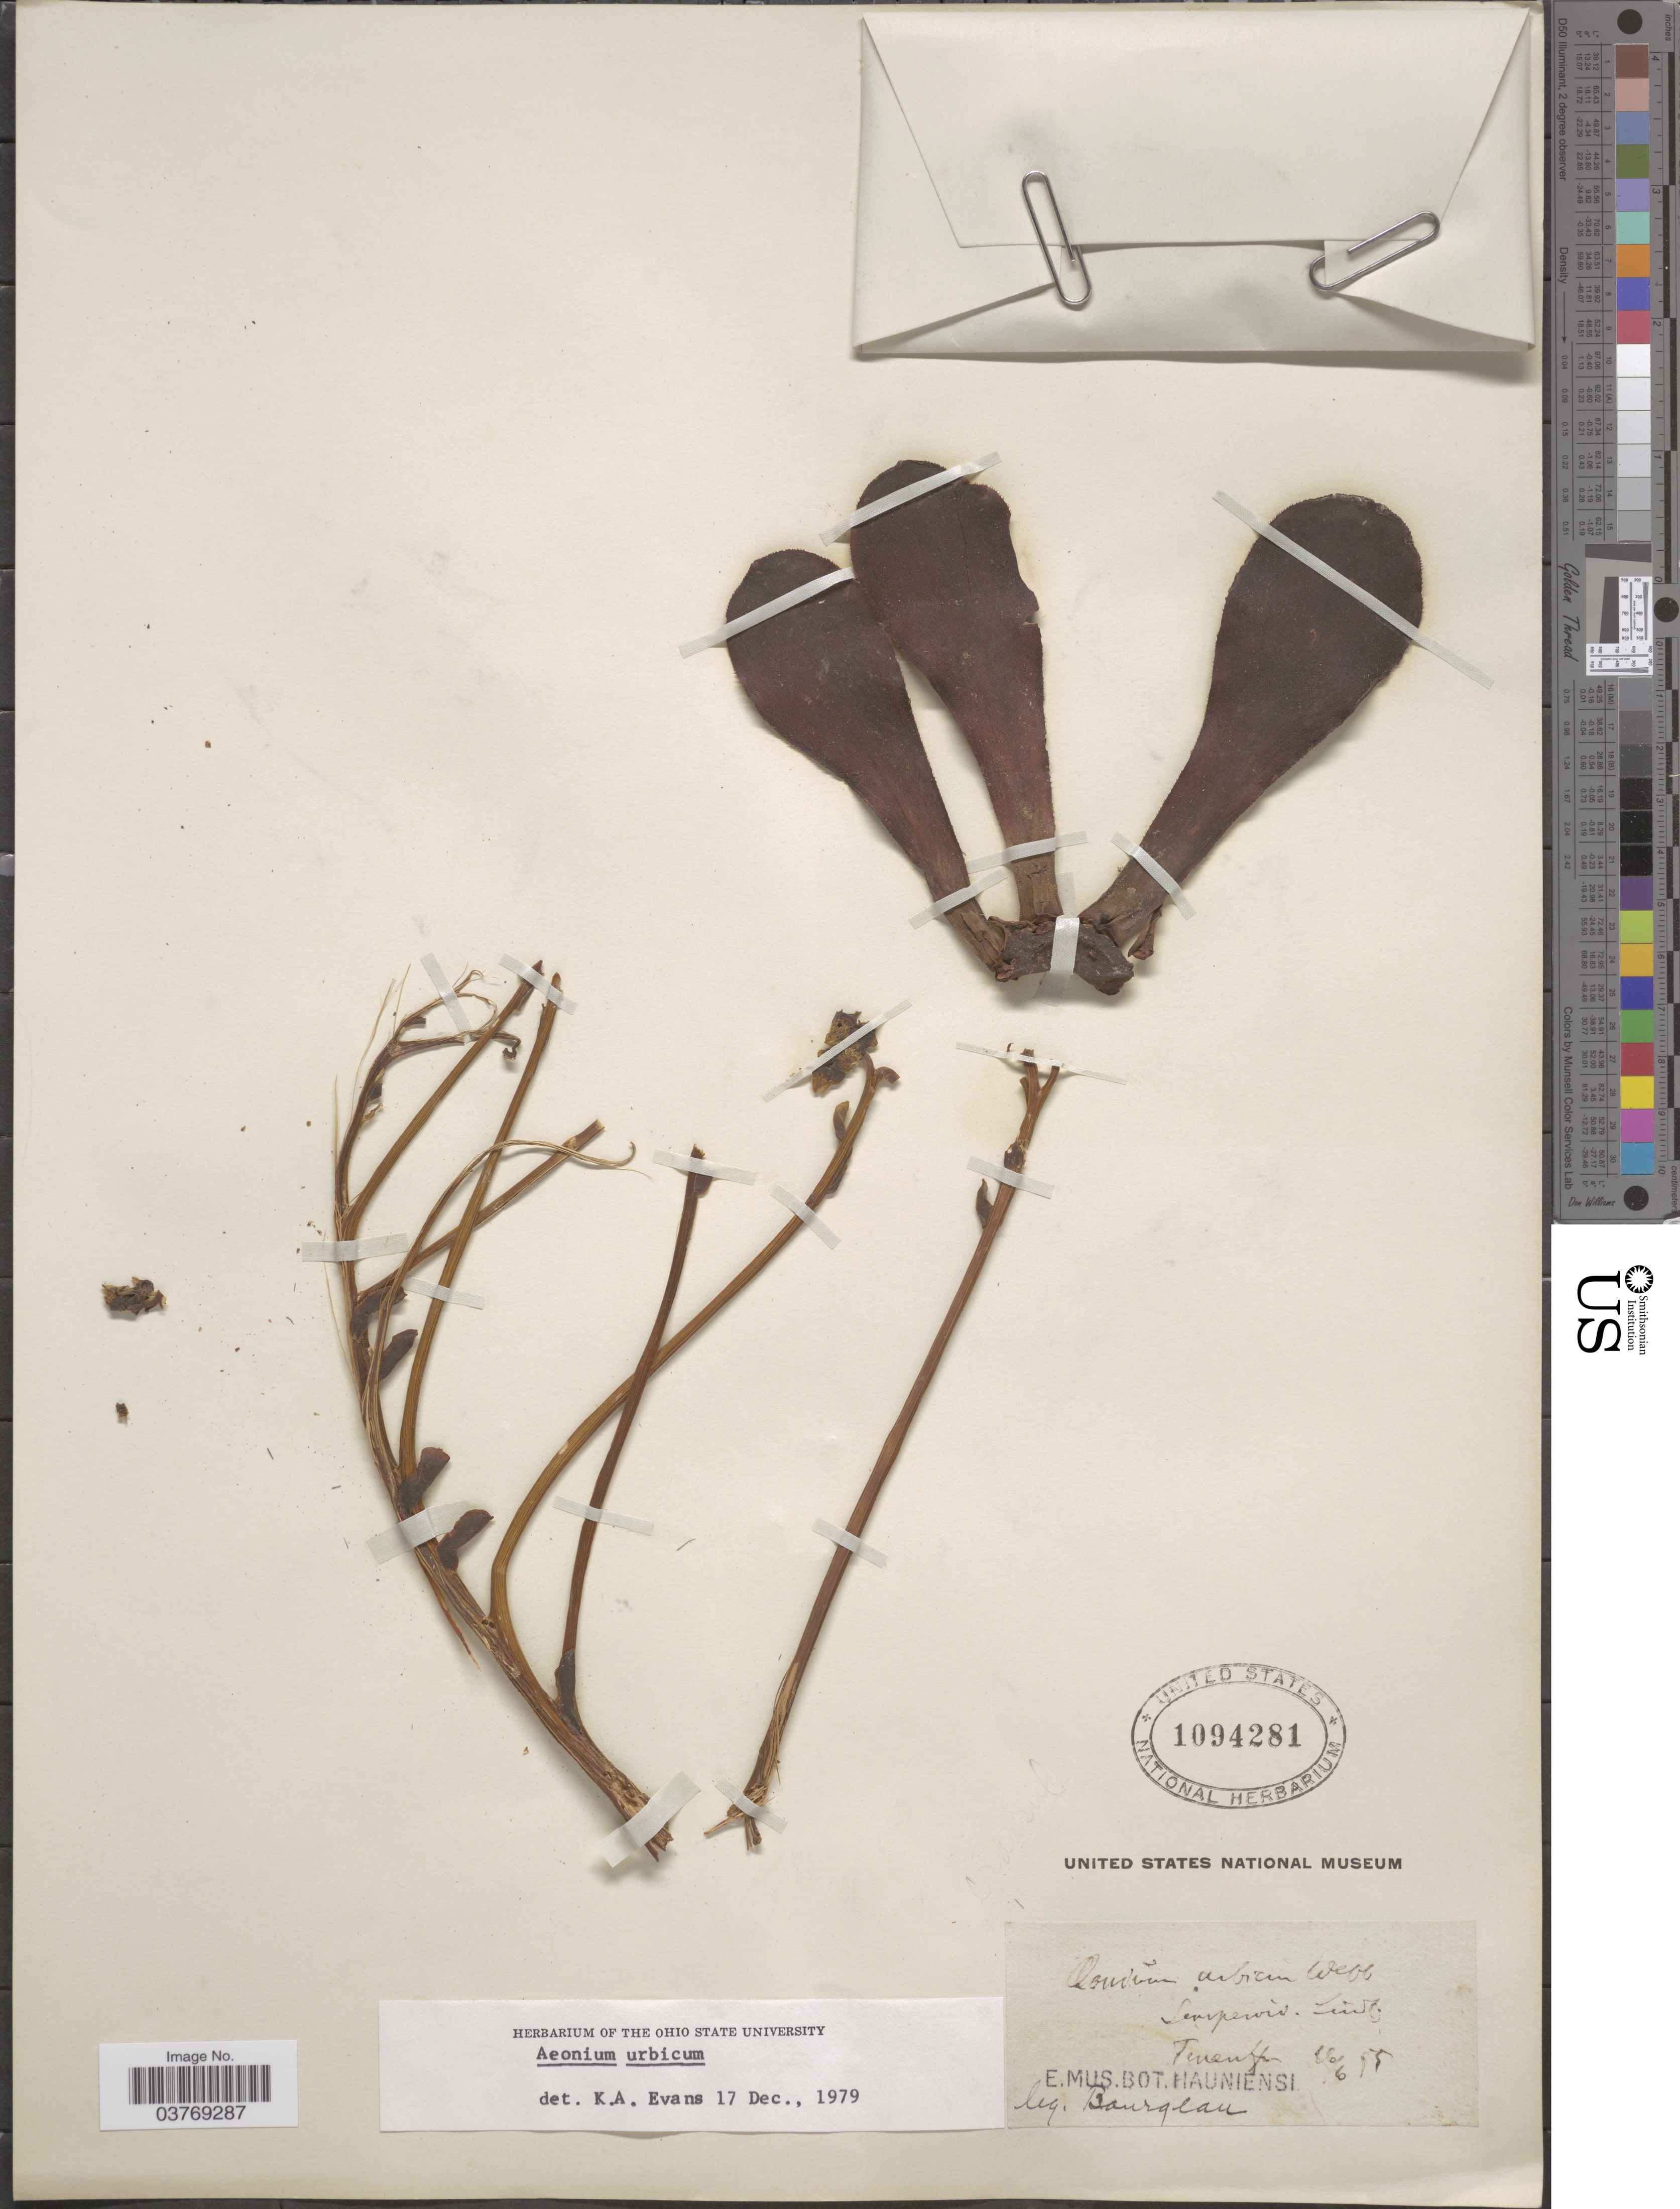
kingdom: Plantae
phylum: Tracheophyta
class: Magnoliopsida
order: Saxifragales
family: Crassulaceae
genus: Aeonium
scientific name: Aeonium urbicum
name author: (C. Sm. ex Hornem.) Webb & Berthel.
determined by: Evans, K.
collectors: -. Bourgeau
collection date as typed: Transcribed d/m/y: 16/6/55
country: Spain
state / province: Canarias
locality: Teneriffe.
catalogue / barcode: US 1094281